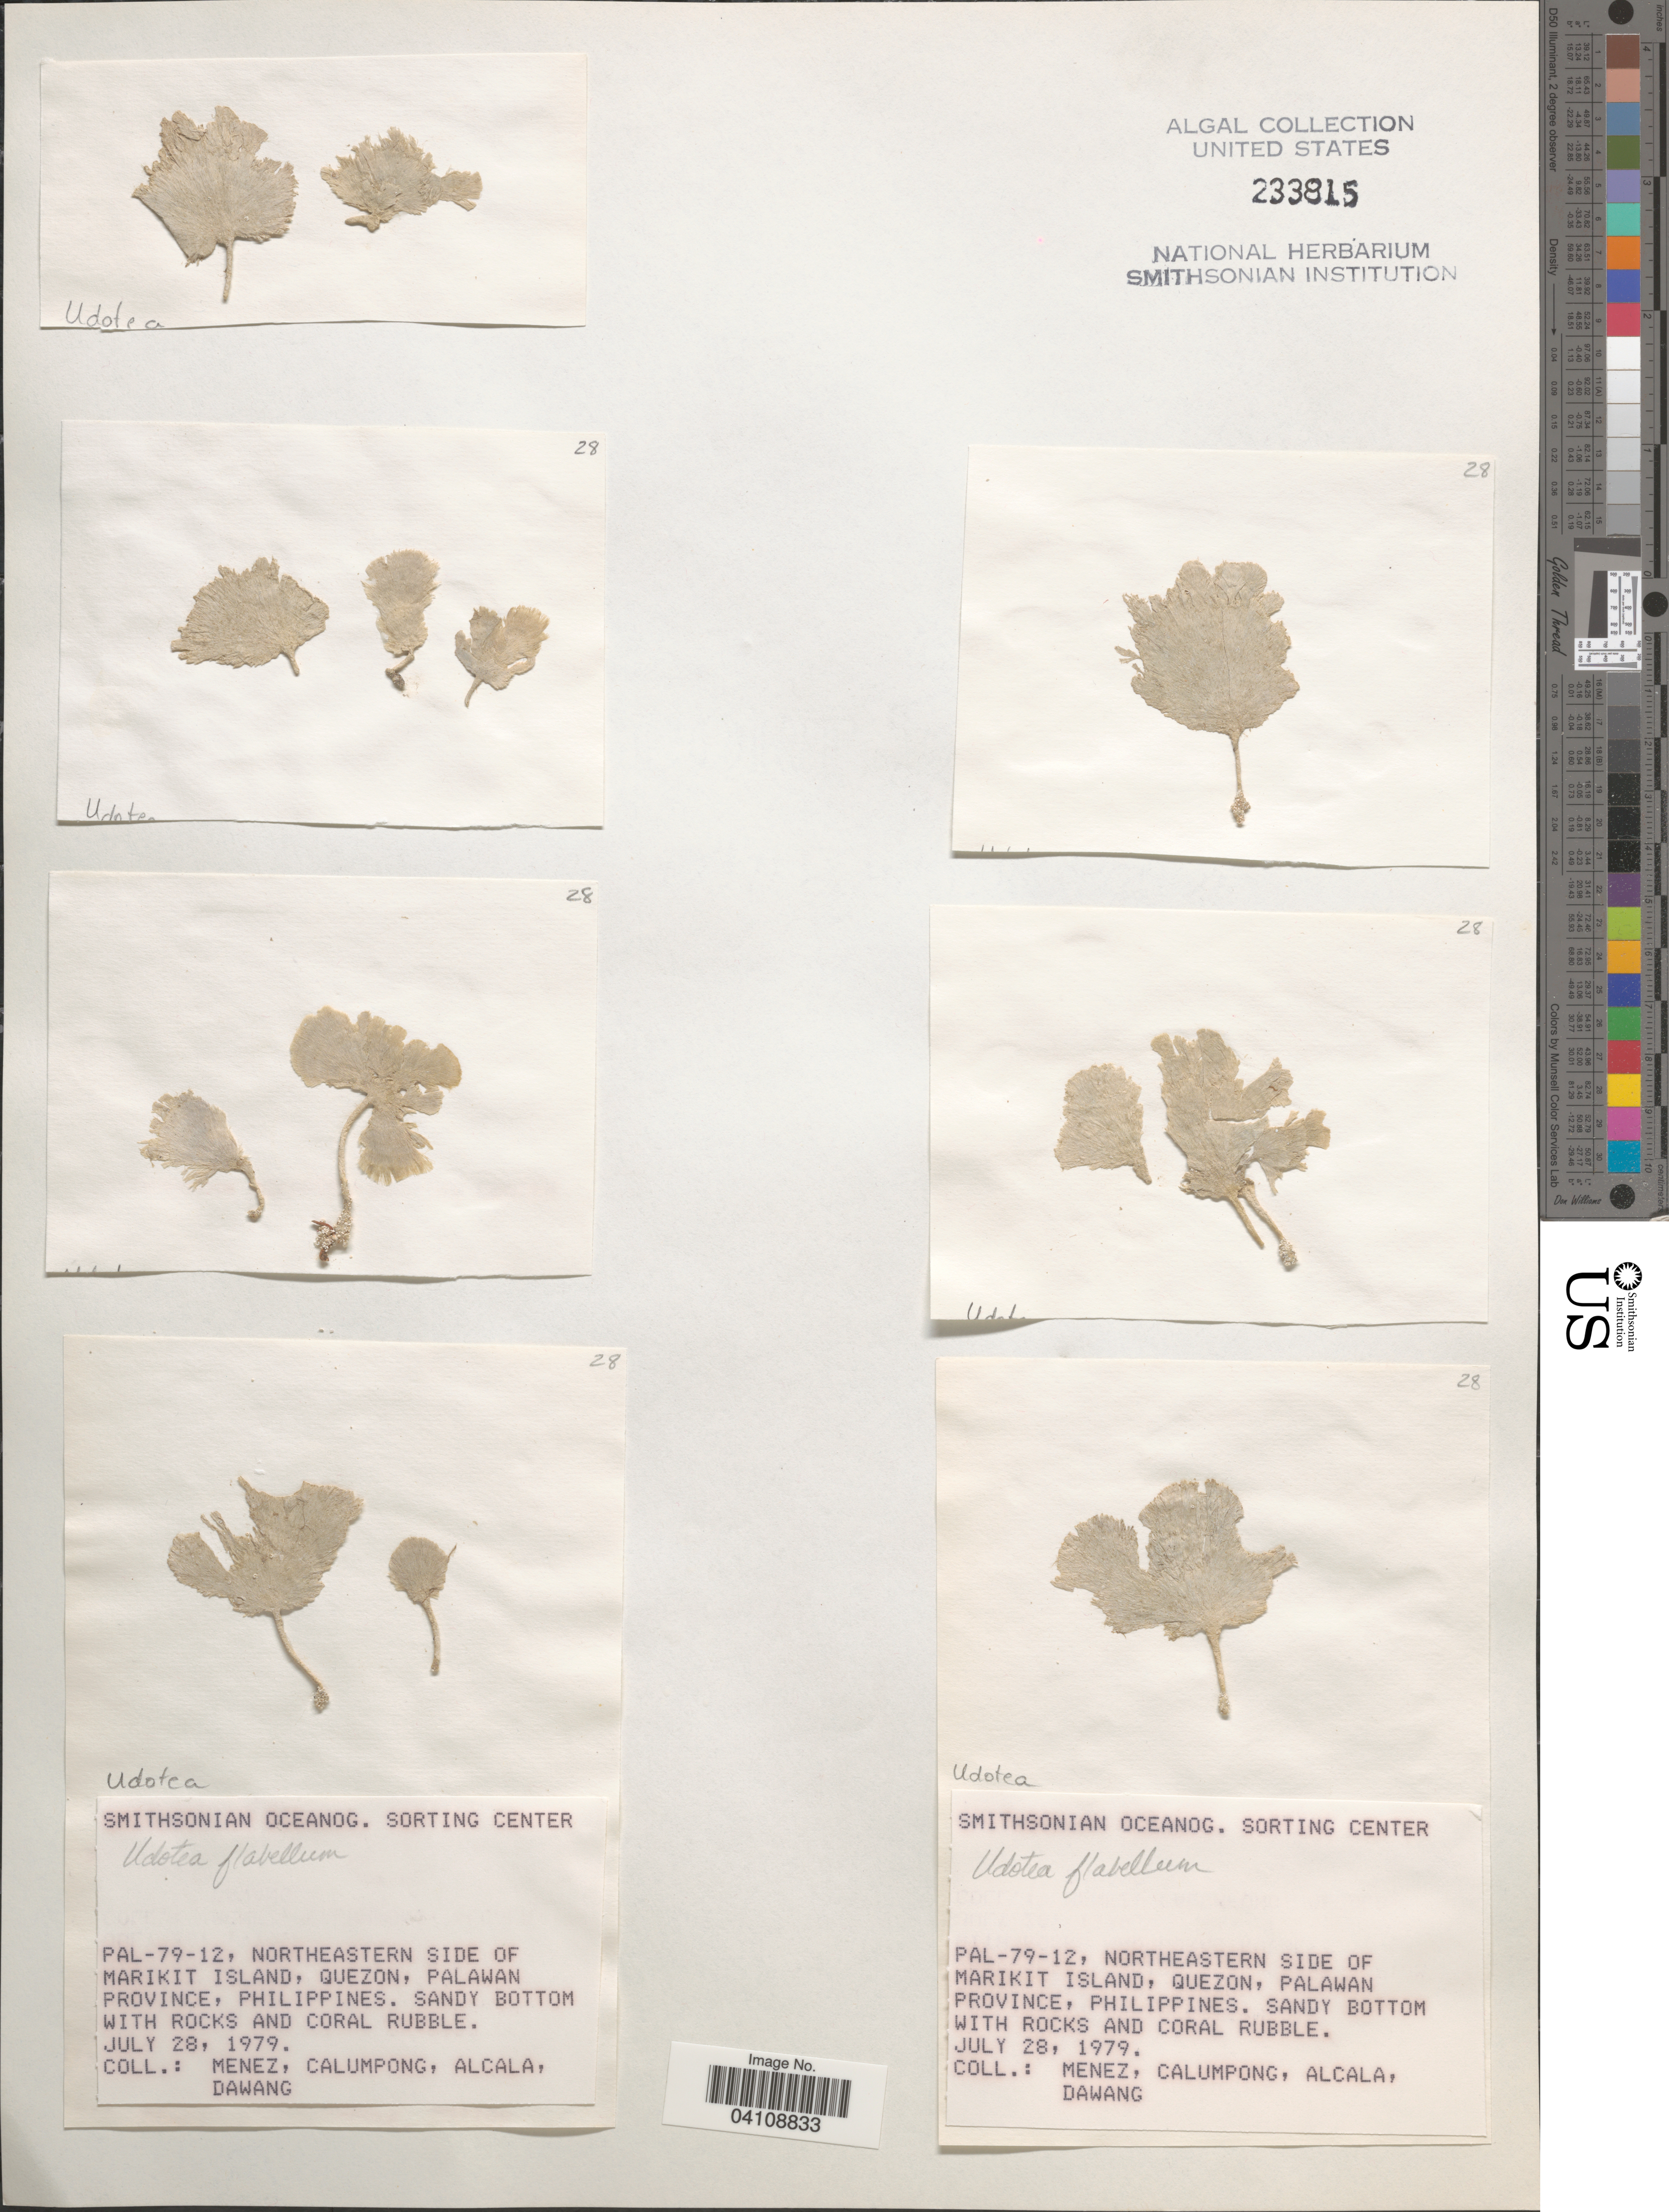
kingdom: Plantae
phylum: Chlorophyta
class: Ulvophyceae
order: Bryopsidales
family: Udoteaceae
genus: Udotea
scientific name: Udotea flabellum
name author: (J. Ellis & Sol.) M. Howe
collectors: Menez, Calumpong, Alcala & Dawang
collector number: PAL-79-12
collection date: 1979-07-28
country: Philippines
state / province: Mimaropa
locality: Norteastern side of Marikit Island, Quezon, Palawan Province.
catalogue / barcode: US 233815